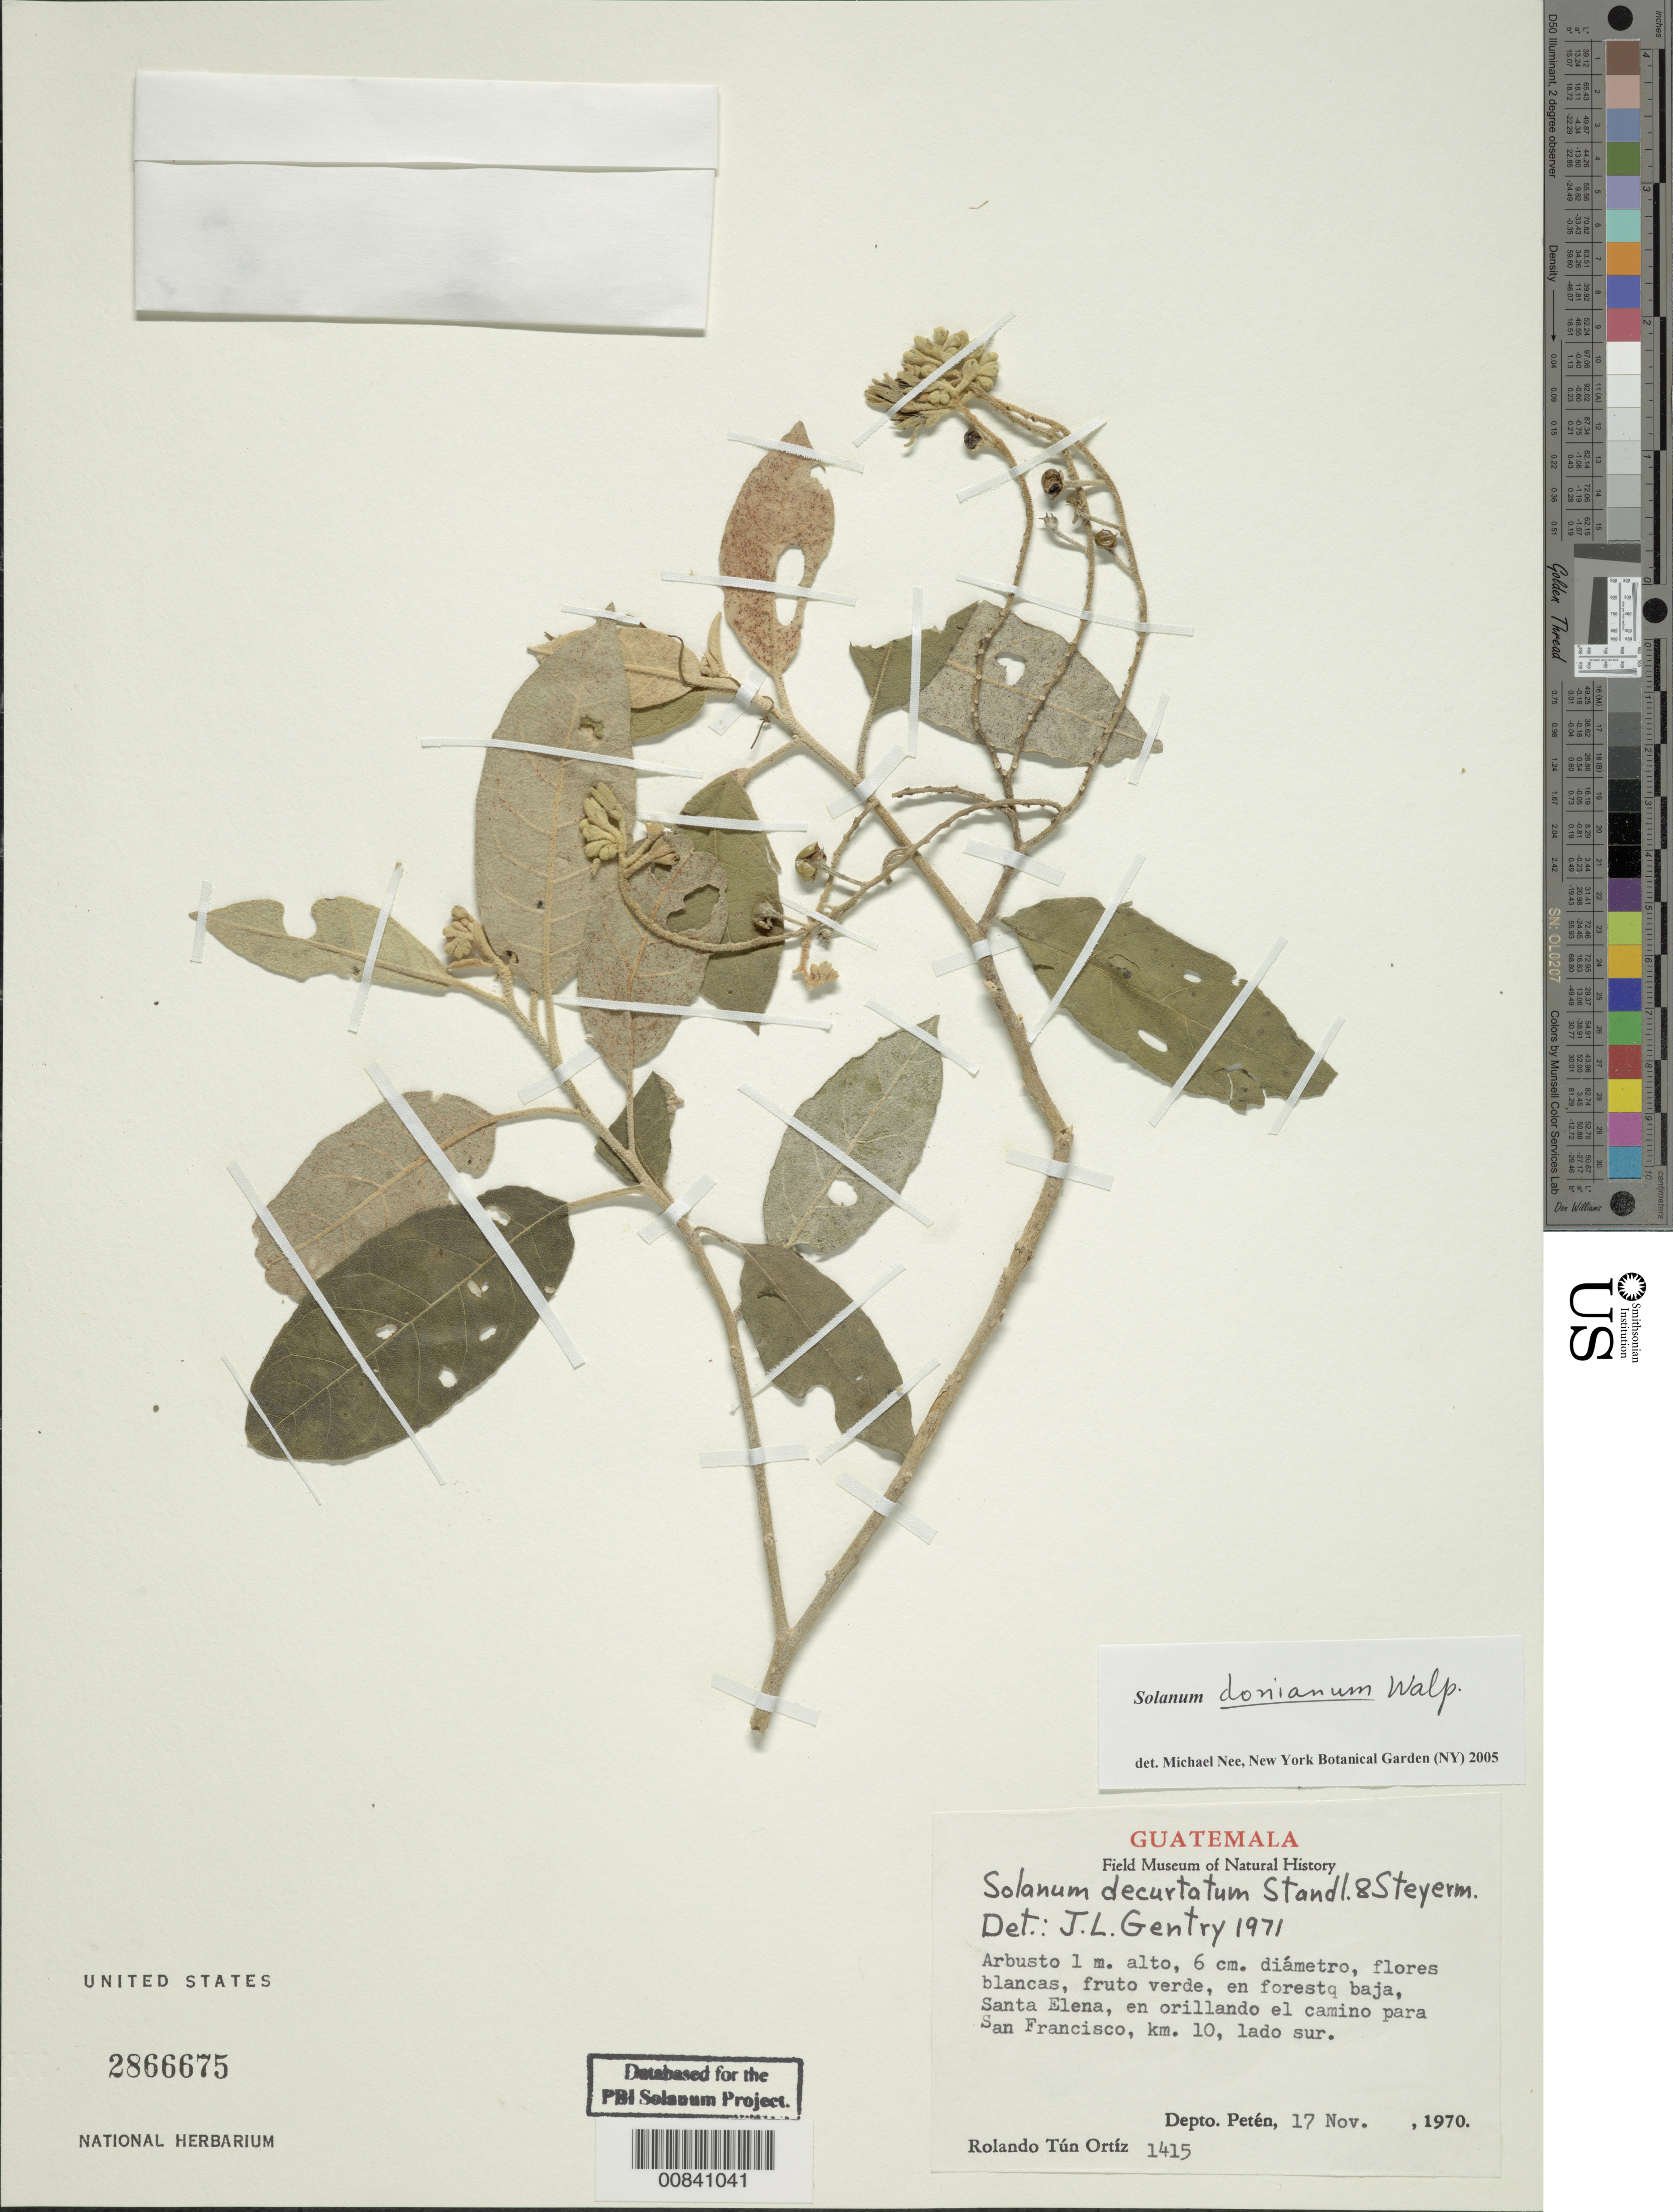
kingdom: Plantae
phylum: Tracheophyta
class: Magnoliopsida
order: Solanales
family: Solanaceae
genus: Solanum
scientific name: Solanum donianum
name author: Walp.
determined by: Nee, Michael H.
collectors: R. Tún Ortíz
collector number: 1415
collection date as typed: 17 Nov 1970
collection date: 1970-11-17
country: Guatemala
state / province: El Petén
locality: Santa Elena, en orillando el camino para San Francisco, km. 10, lado sur.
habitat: Foresta baja.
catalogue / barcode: US 2866675